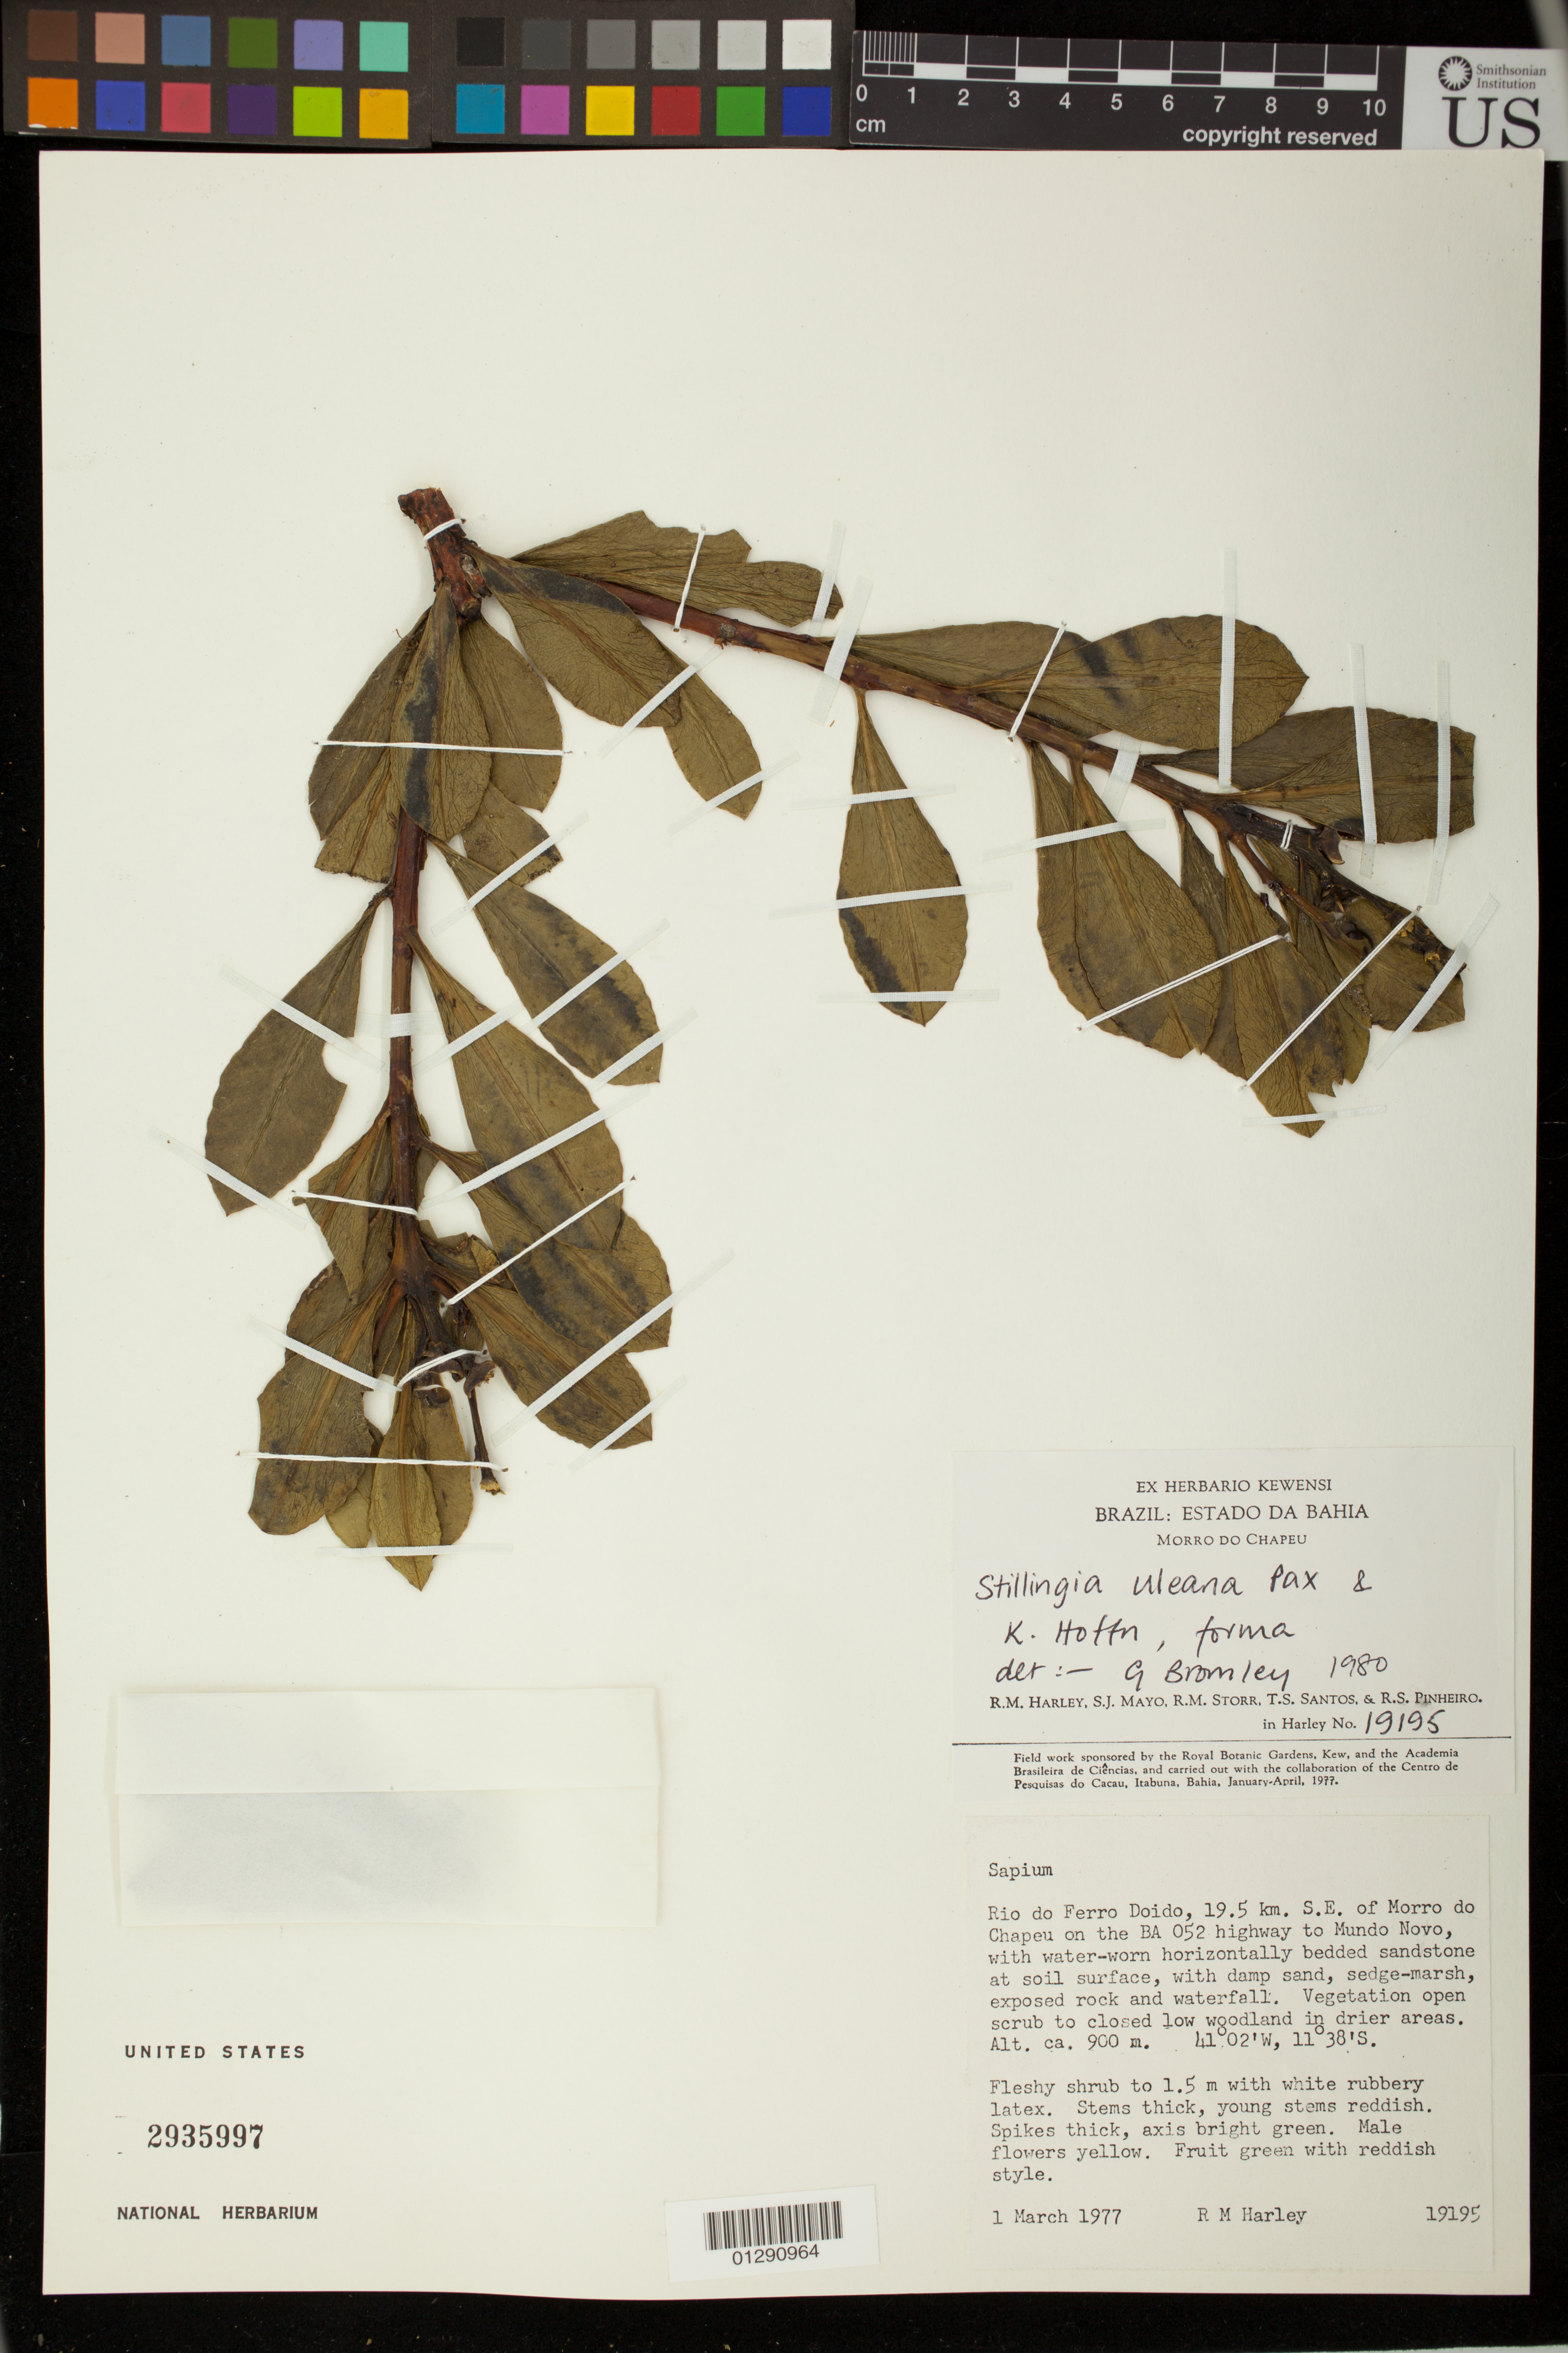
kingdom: Plantae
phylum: Tracheophyta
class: Magnoliopsida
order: Malpighiales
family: Euphorbiaceae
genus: Stillingia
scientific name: Stillingia uleana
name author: Pax & K. Hoffm.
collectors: R. M. Harley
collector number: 19195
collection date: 1977-03-01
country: Brazil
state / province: Bahia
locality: Morro do Chapeu,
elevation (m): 900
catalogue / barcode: US 2935997